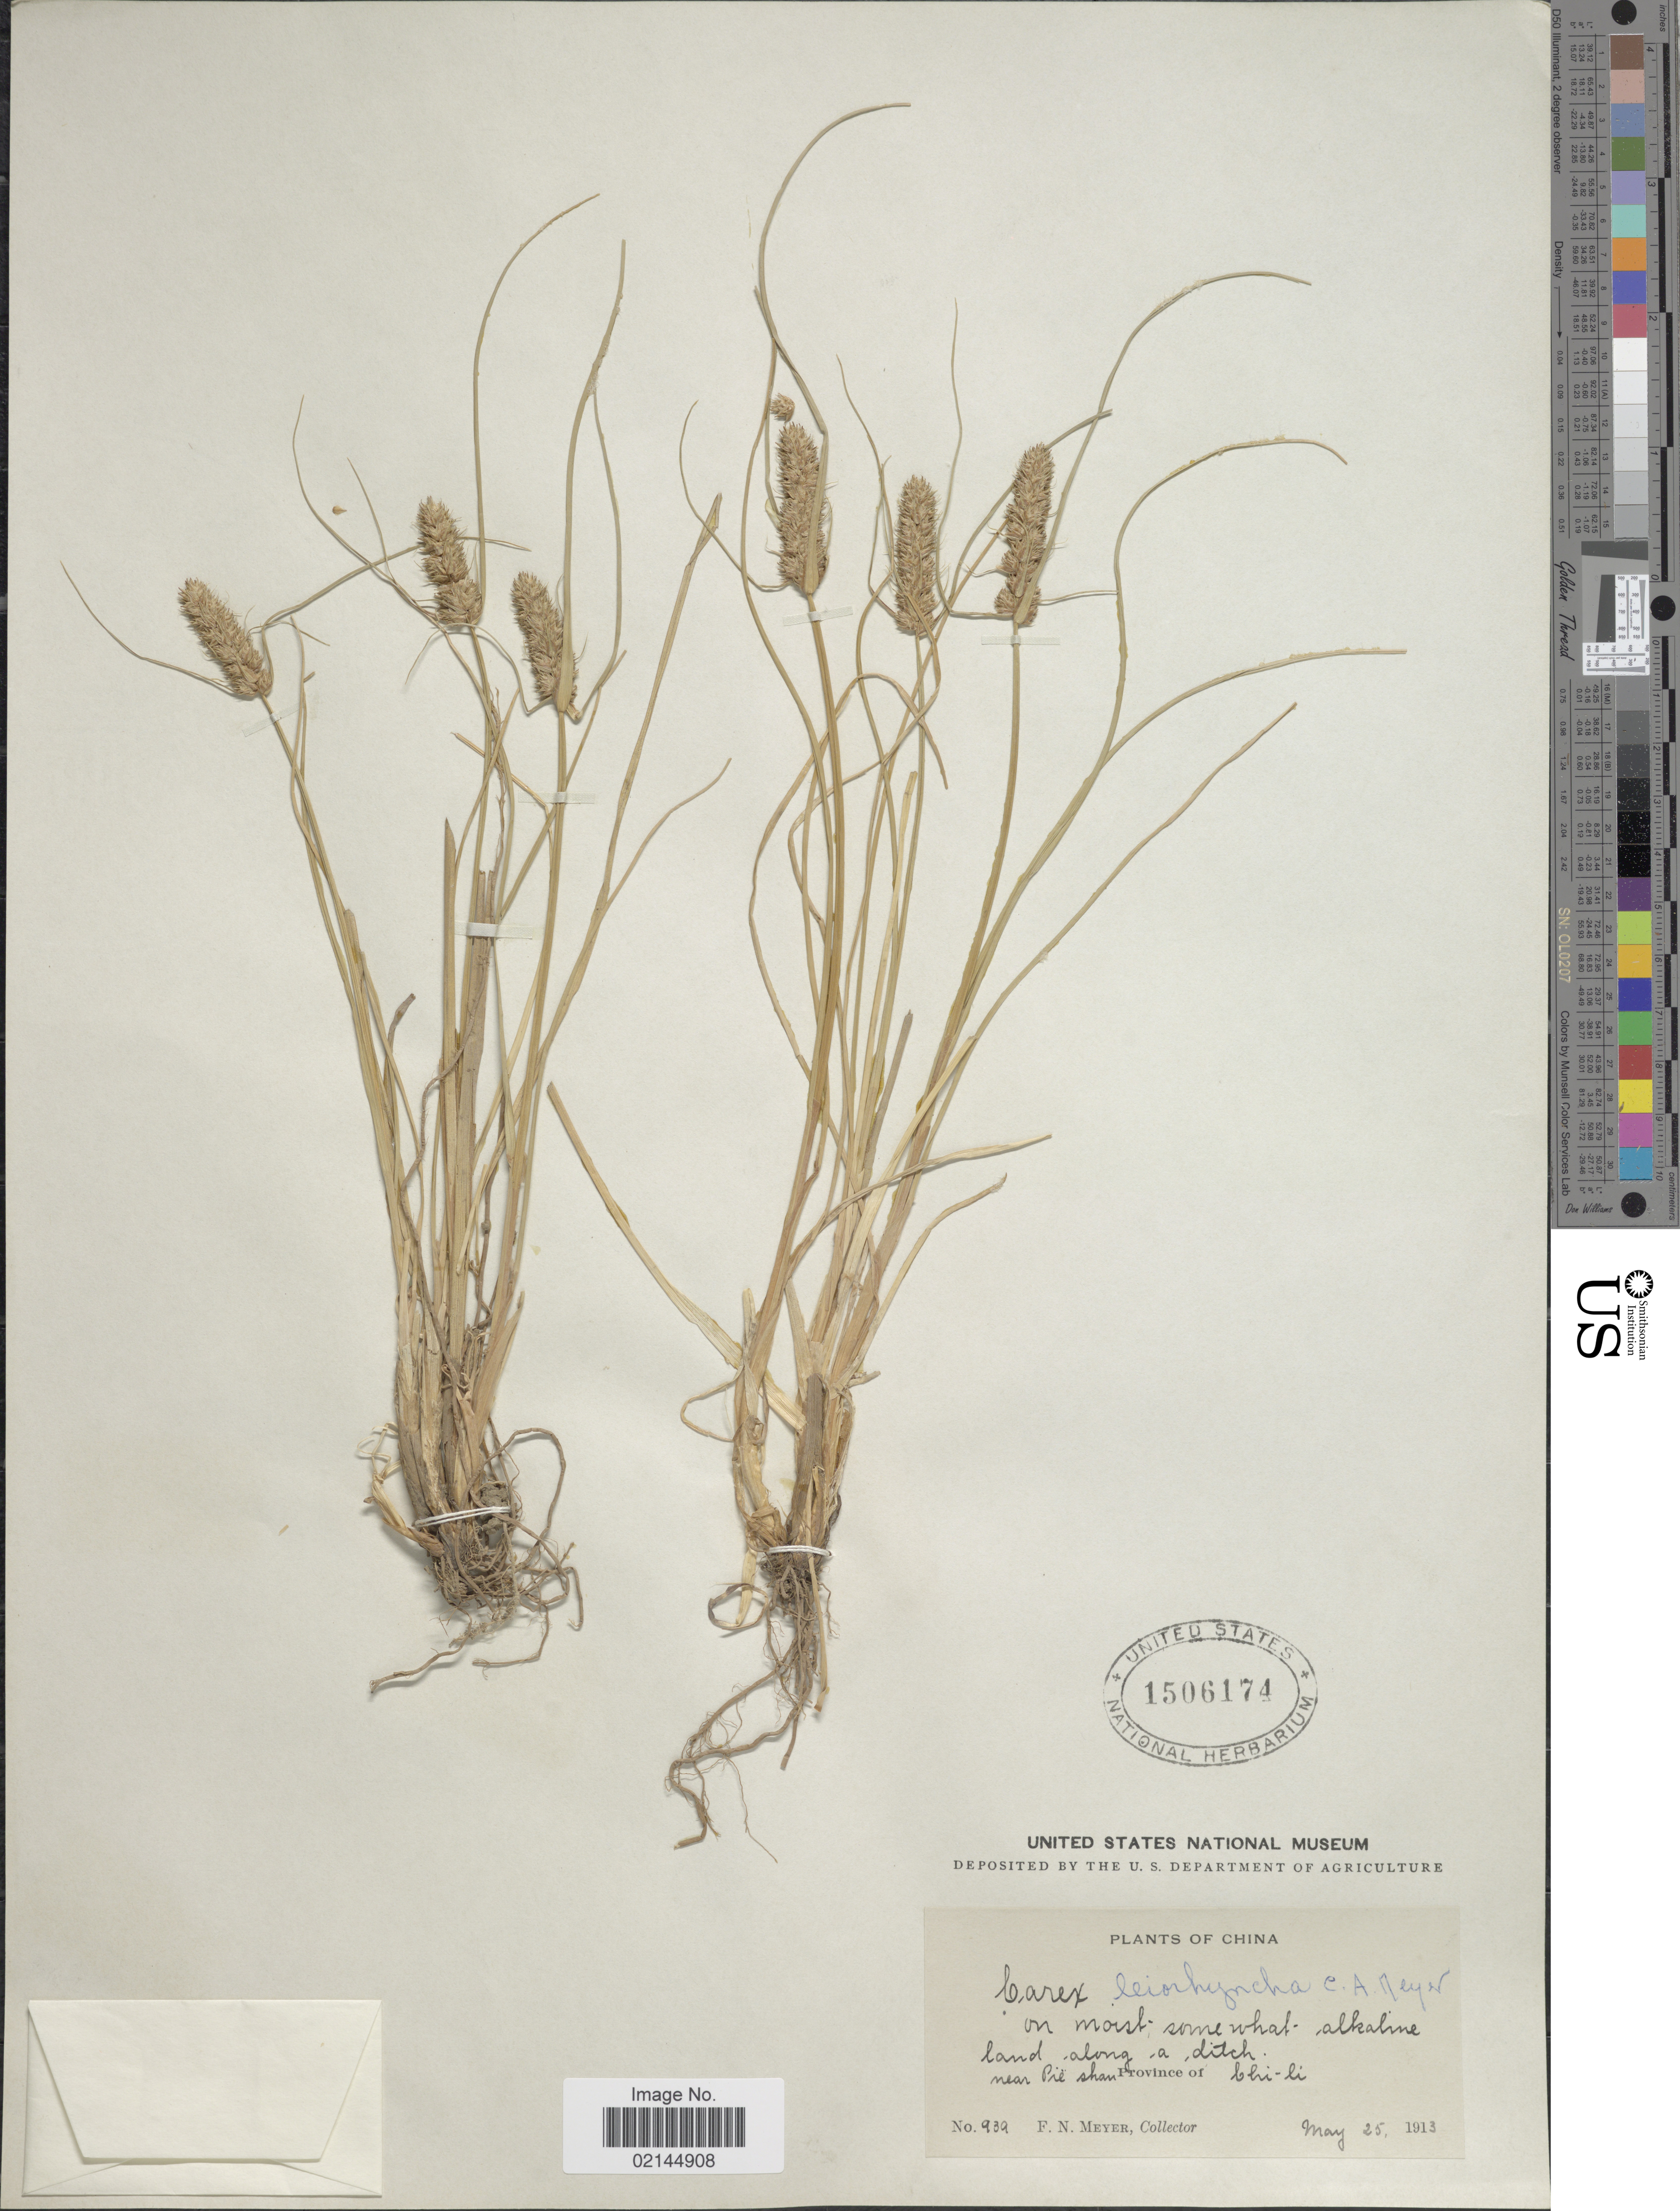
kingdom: Plantae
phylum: Tracheophyta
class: Liliopsida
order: Poales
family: Cyperaceae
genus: Carex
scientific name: Carex leiorhyncha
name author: C.A. Mey.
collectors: F. N. Meyer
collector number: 939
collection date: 1913-05-25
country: China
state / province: Jilin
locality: On moist some what alkaline land along a ditch near Pie shan. Province of Chi-li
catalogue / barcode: US 1506174